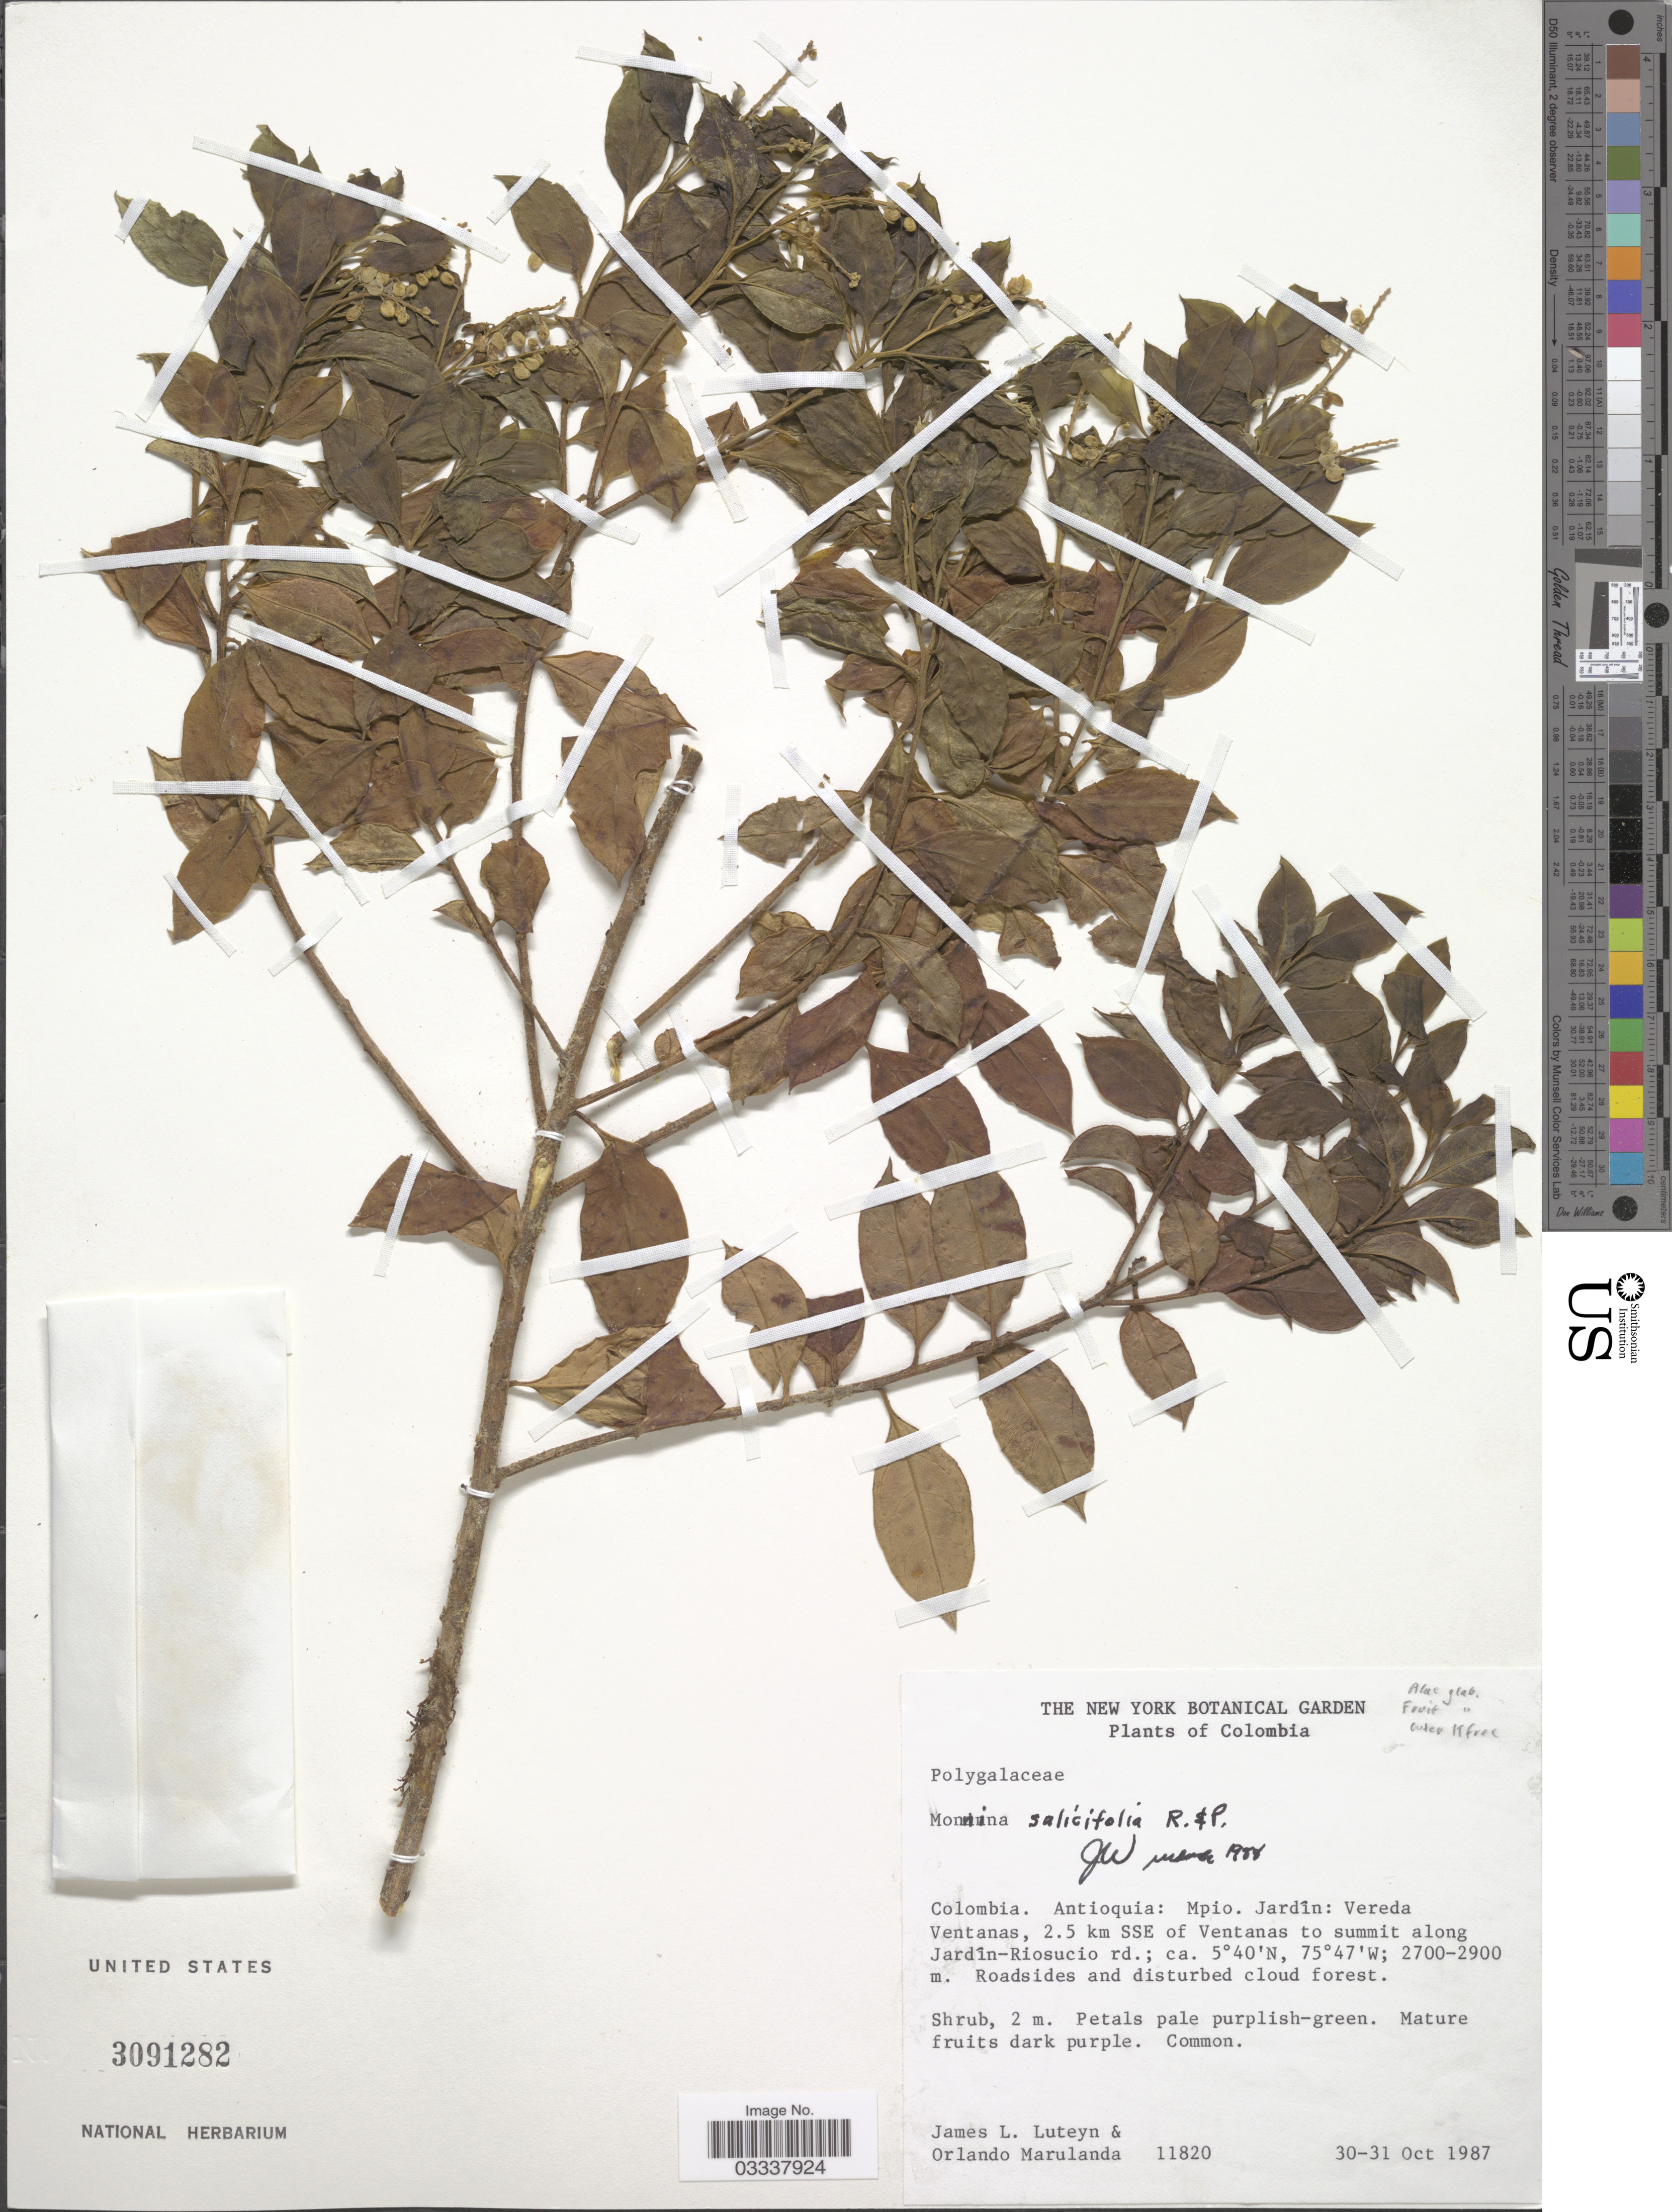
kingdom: Plantae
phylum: Tracheophyta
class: Magnoliopsida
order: Fabales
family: Polygalaceae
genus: Monnina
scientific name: Monnina salicifolia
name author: Ruiz & Pav.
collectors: J. Luteyn & O. Marulanda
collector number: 11820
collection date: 1987-10-30/1987-10-31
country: Colombia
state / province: Antioquia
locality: Mpio. Jardín: Vereda Ventanas, 2.5 km SSE of Ventanas to summit along Jardín-Riosucio rd.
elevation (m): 2700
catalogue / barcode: US 3091282